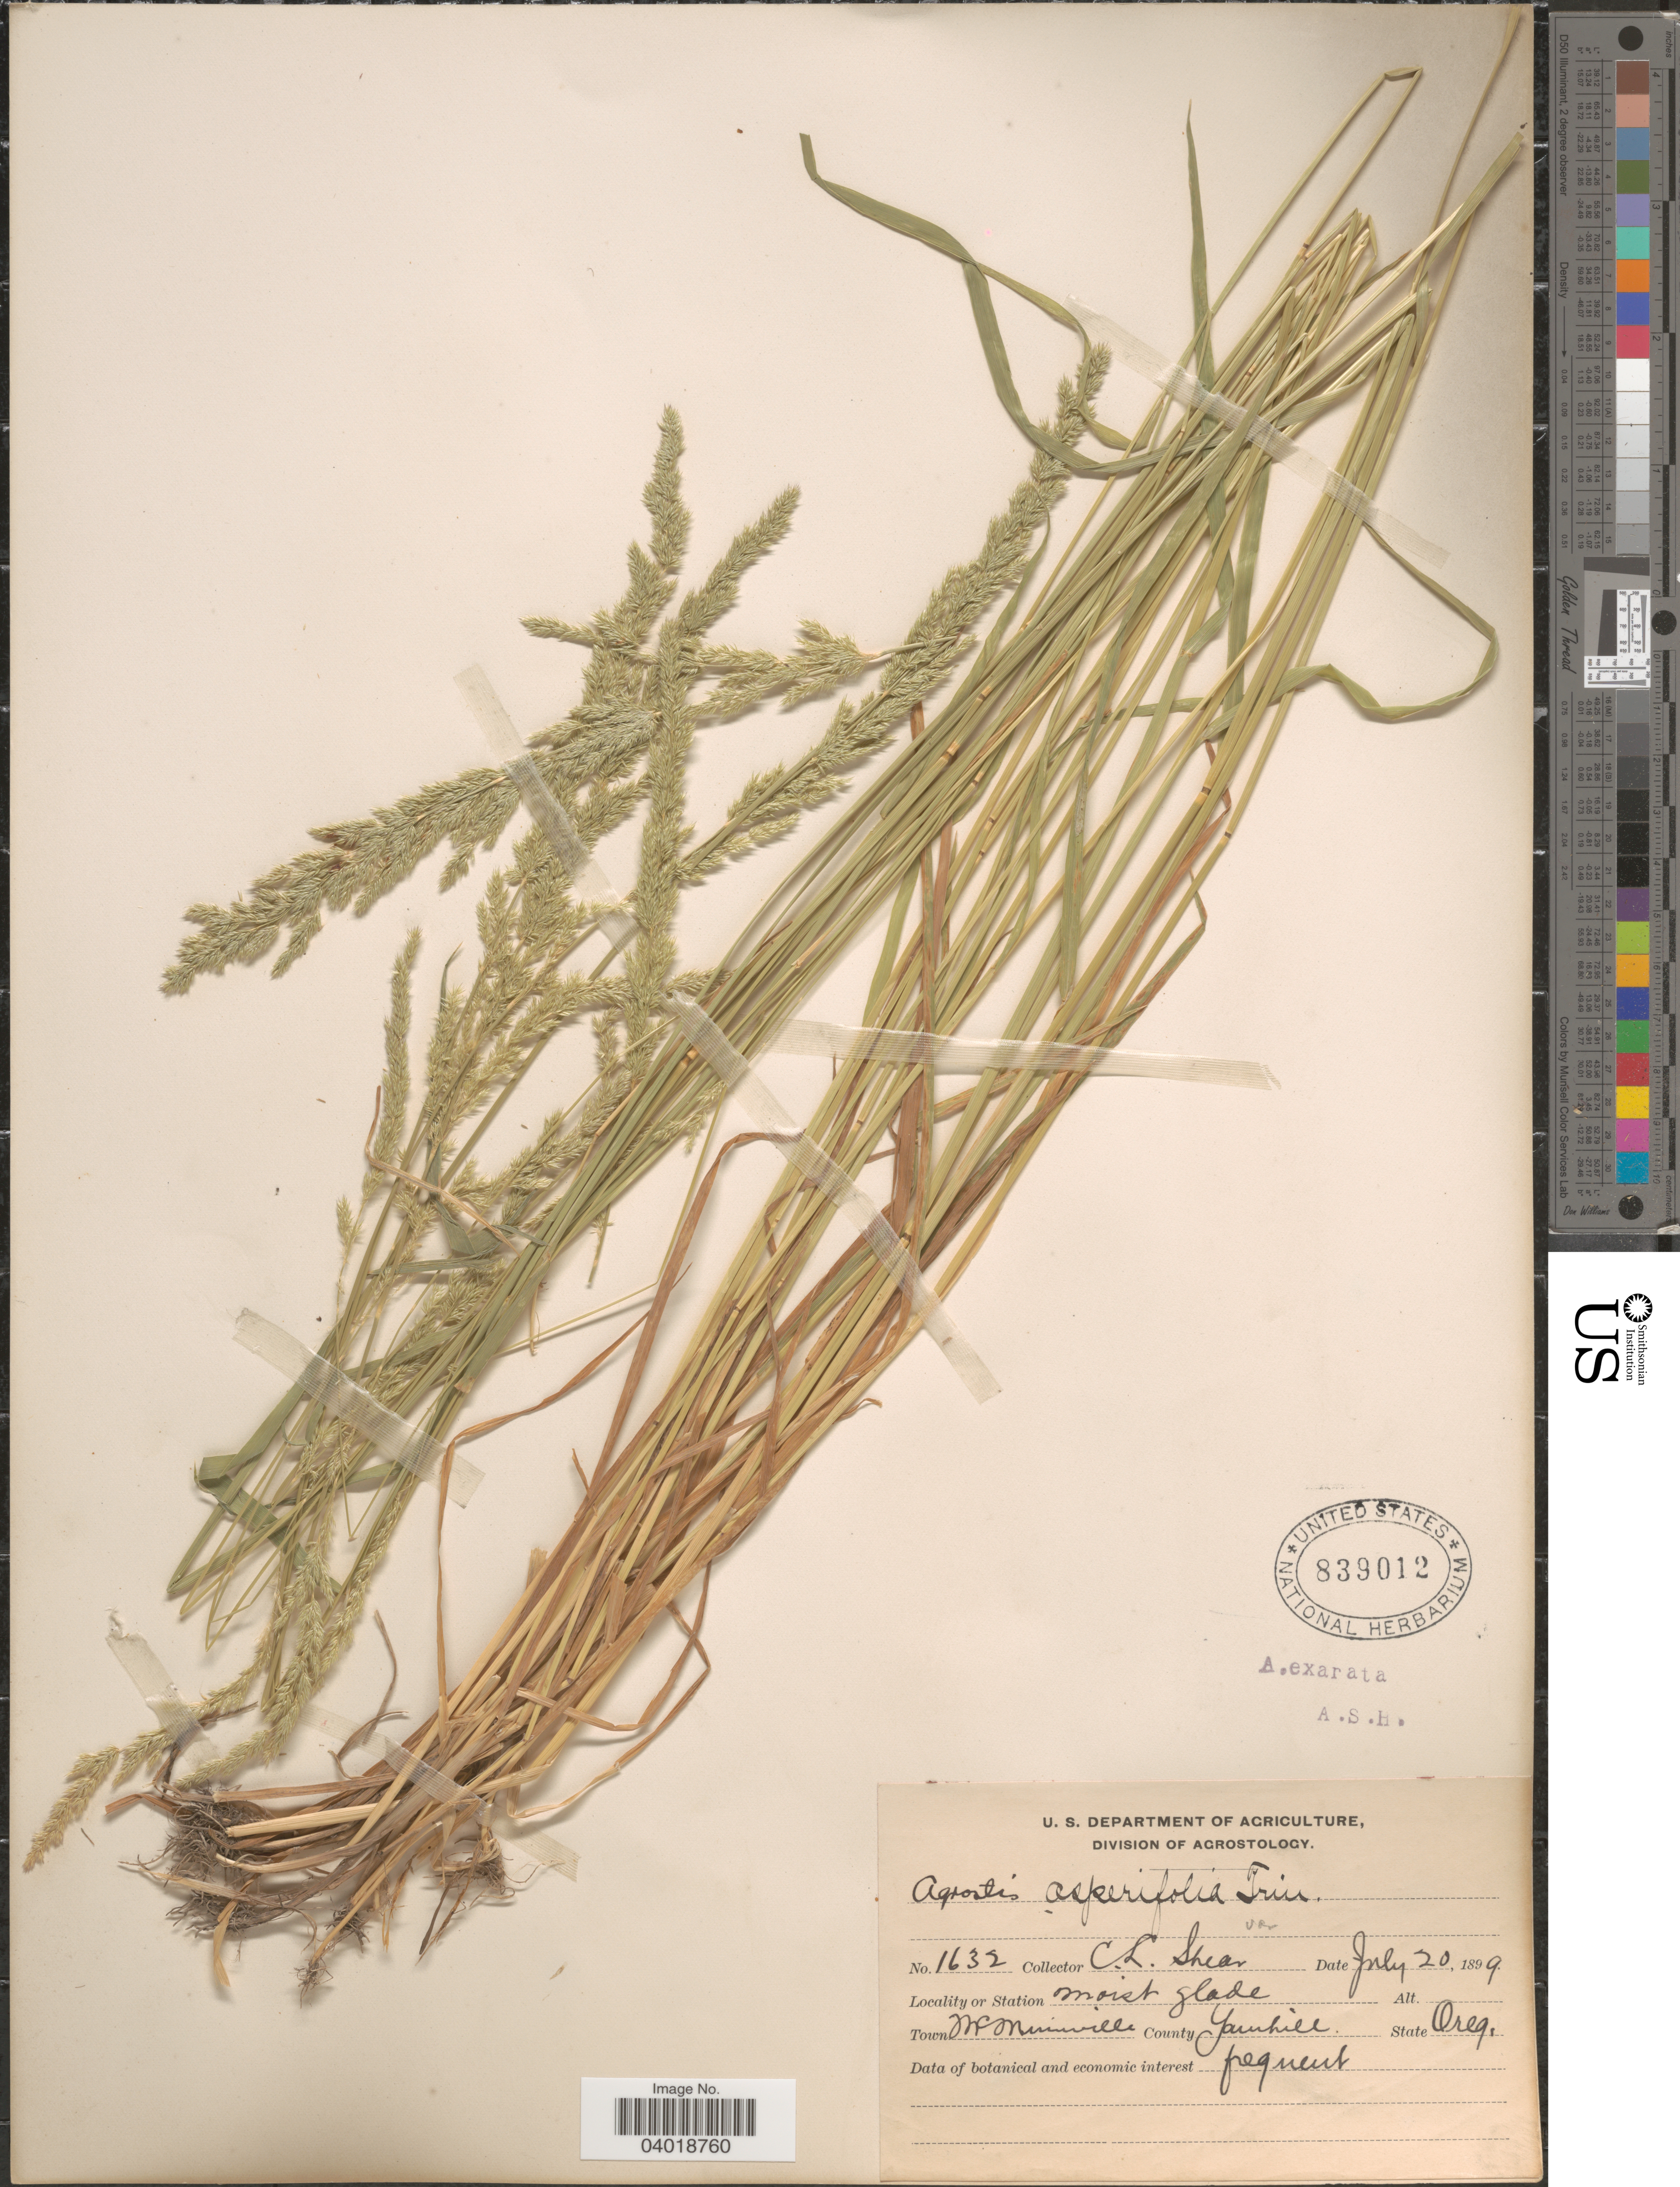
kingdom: Plantae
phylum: Tracheophyta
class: Liliopsida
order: Poales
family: Poaceae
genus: Agrostis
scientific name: Agrostis exarata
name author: Trin.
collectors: C. L. Shear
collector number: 1632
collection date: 1899-07-20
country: United States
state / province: Oregon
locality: Town McMinnville. County Yamhill.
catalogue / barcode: US 839012